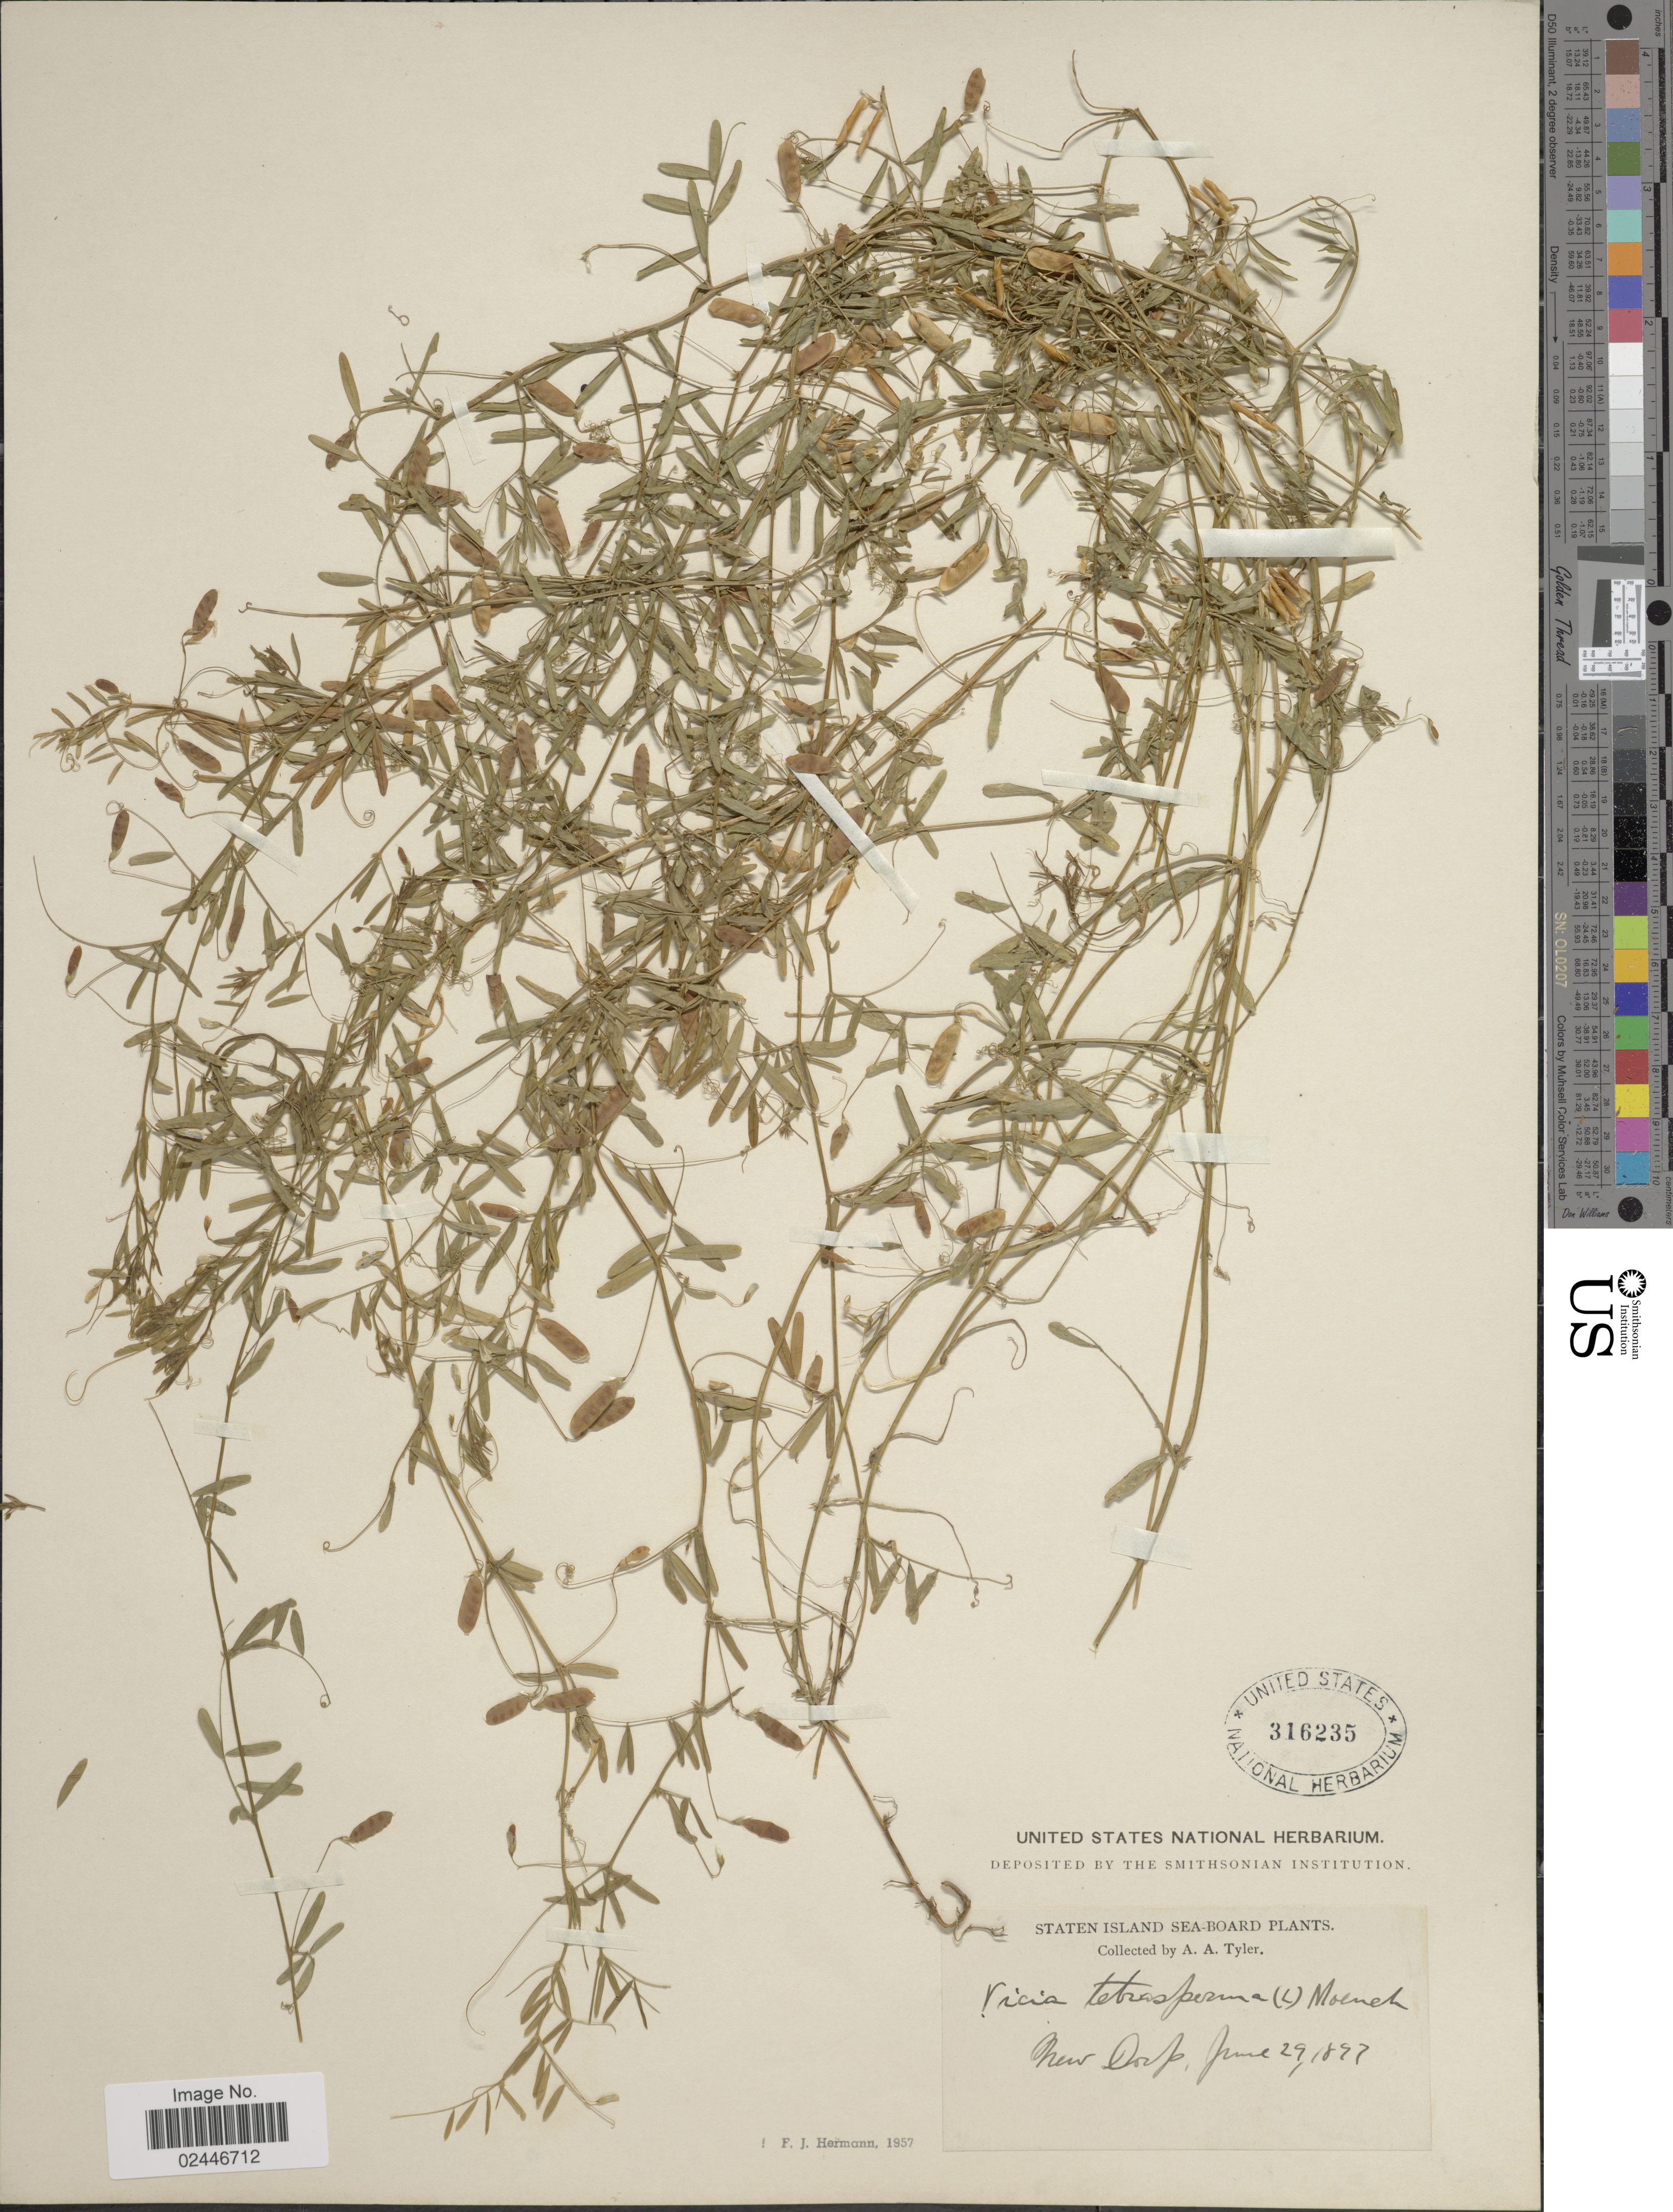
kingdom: Plantae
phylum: Tracheophyta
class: Magnoliopsida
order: Fabales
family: Fabaceae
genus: Vicia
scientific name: Vicia tetrasperma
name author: (L.) Schreb.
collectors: A. Tyler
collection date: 1897-07-29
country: United States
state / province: New York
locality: Staten Island Sea-Board, New Dorp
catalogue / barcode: US 316235